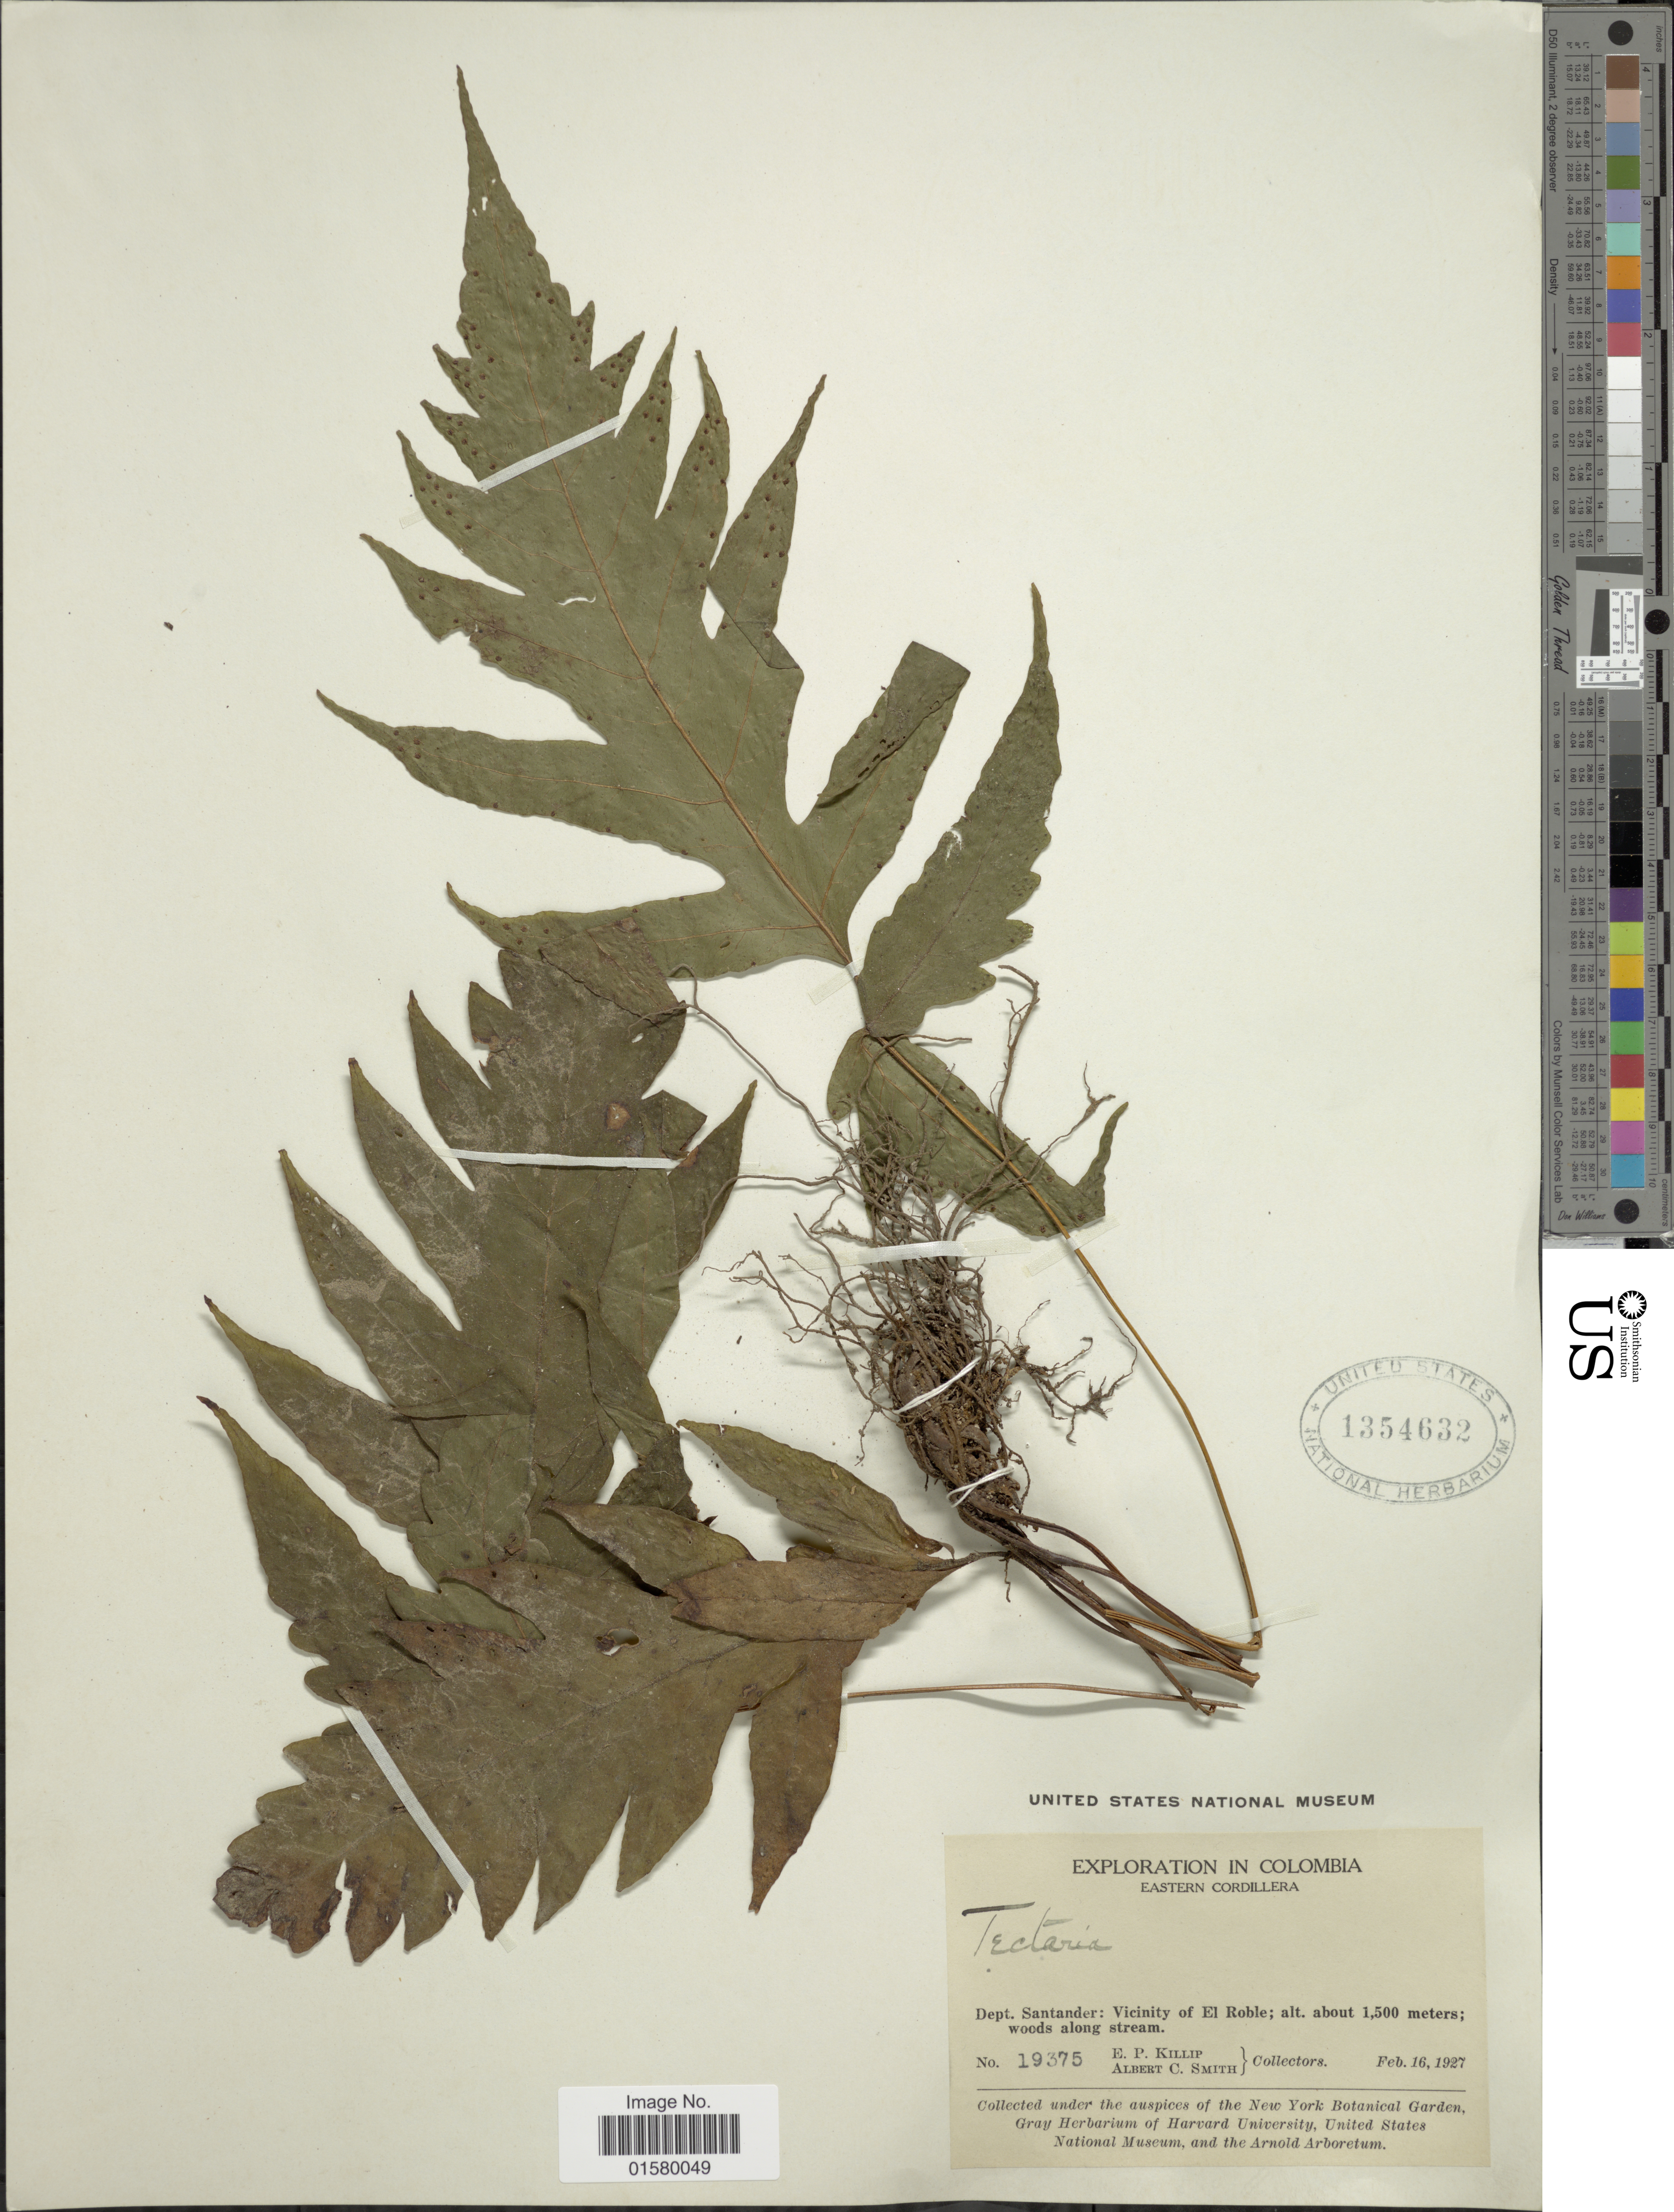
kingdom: Plantae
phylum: Tracheophyta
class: Polypodiopsida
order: Polypodiales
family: Tectariaceae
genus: Tectaria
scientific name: Tectaria sp.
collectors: E. P. Killip & A. C. Smith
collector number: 19375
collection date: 1927-02-16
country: Colombia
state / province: Santander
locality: Eastern Cordillera, Dept. Santander: Vicinity of El Roble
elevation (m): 1500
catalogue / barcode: US 1354632